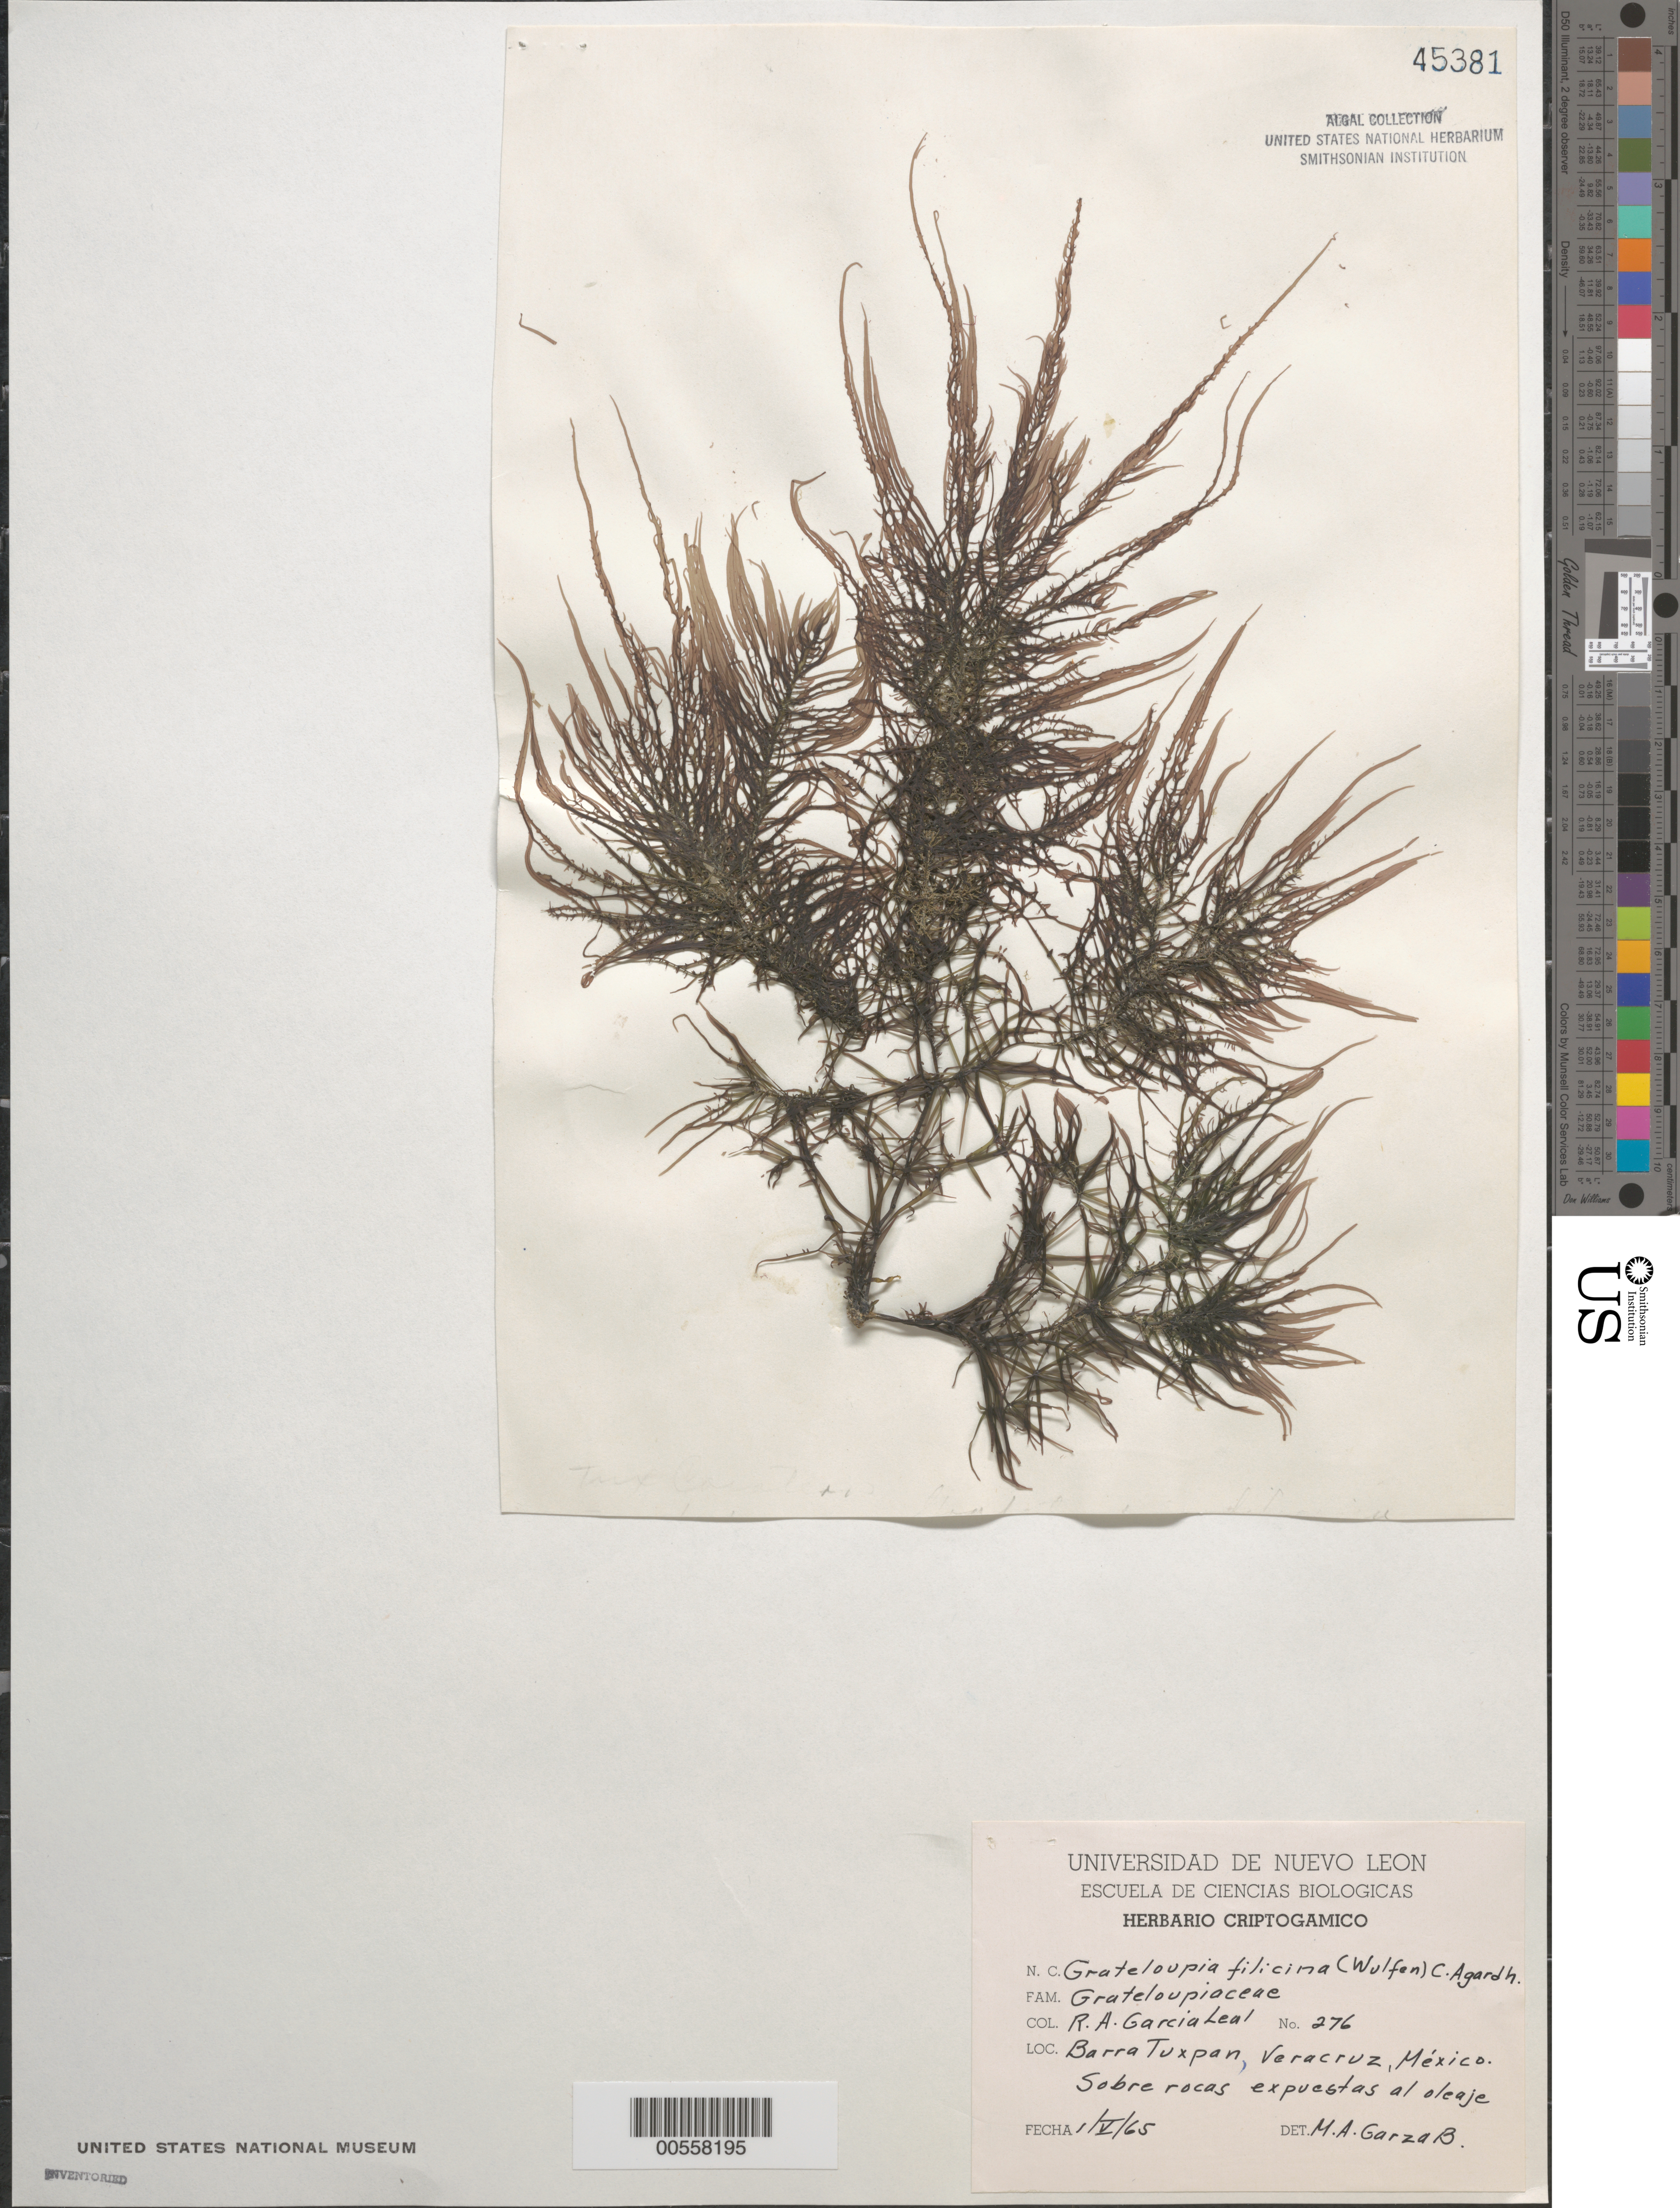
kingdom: Plantae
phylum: Rhodophyta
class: Florideophyceae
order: Halymeniales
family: Halymeniaceae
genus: Grateloupia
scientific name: Grateloupia filicina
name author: (J.V.Lamouroux) C. Agardh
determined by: Garza Barrientos, M. A.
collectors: R. A. Garcia-Leal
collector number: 276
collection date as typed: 01 May 1965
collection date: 1965-05-01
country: Mexico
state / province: Veracruz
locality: Barra Tuxpan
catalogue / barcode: US 45381